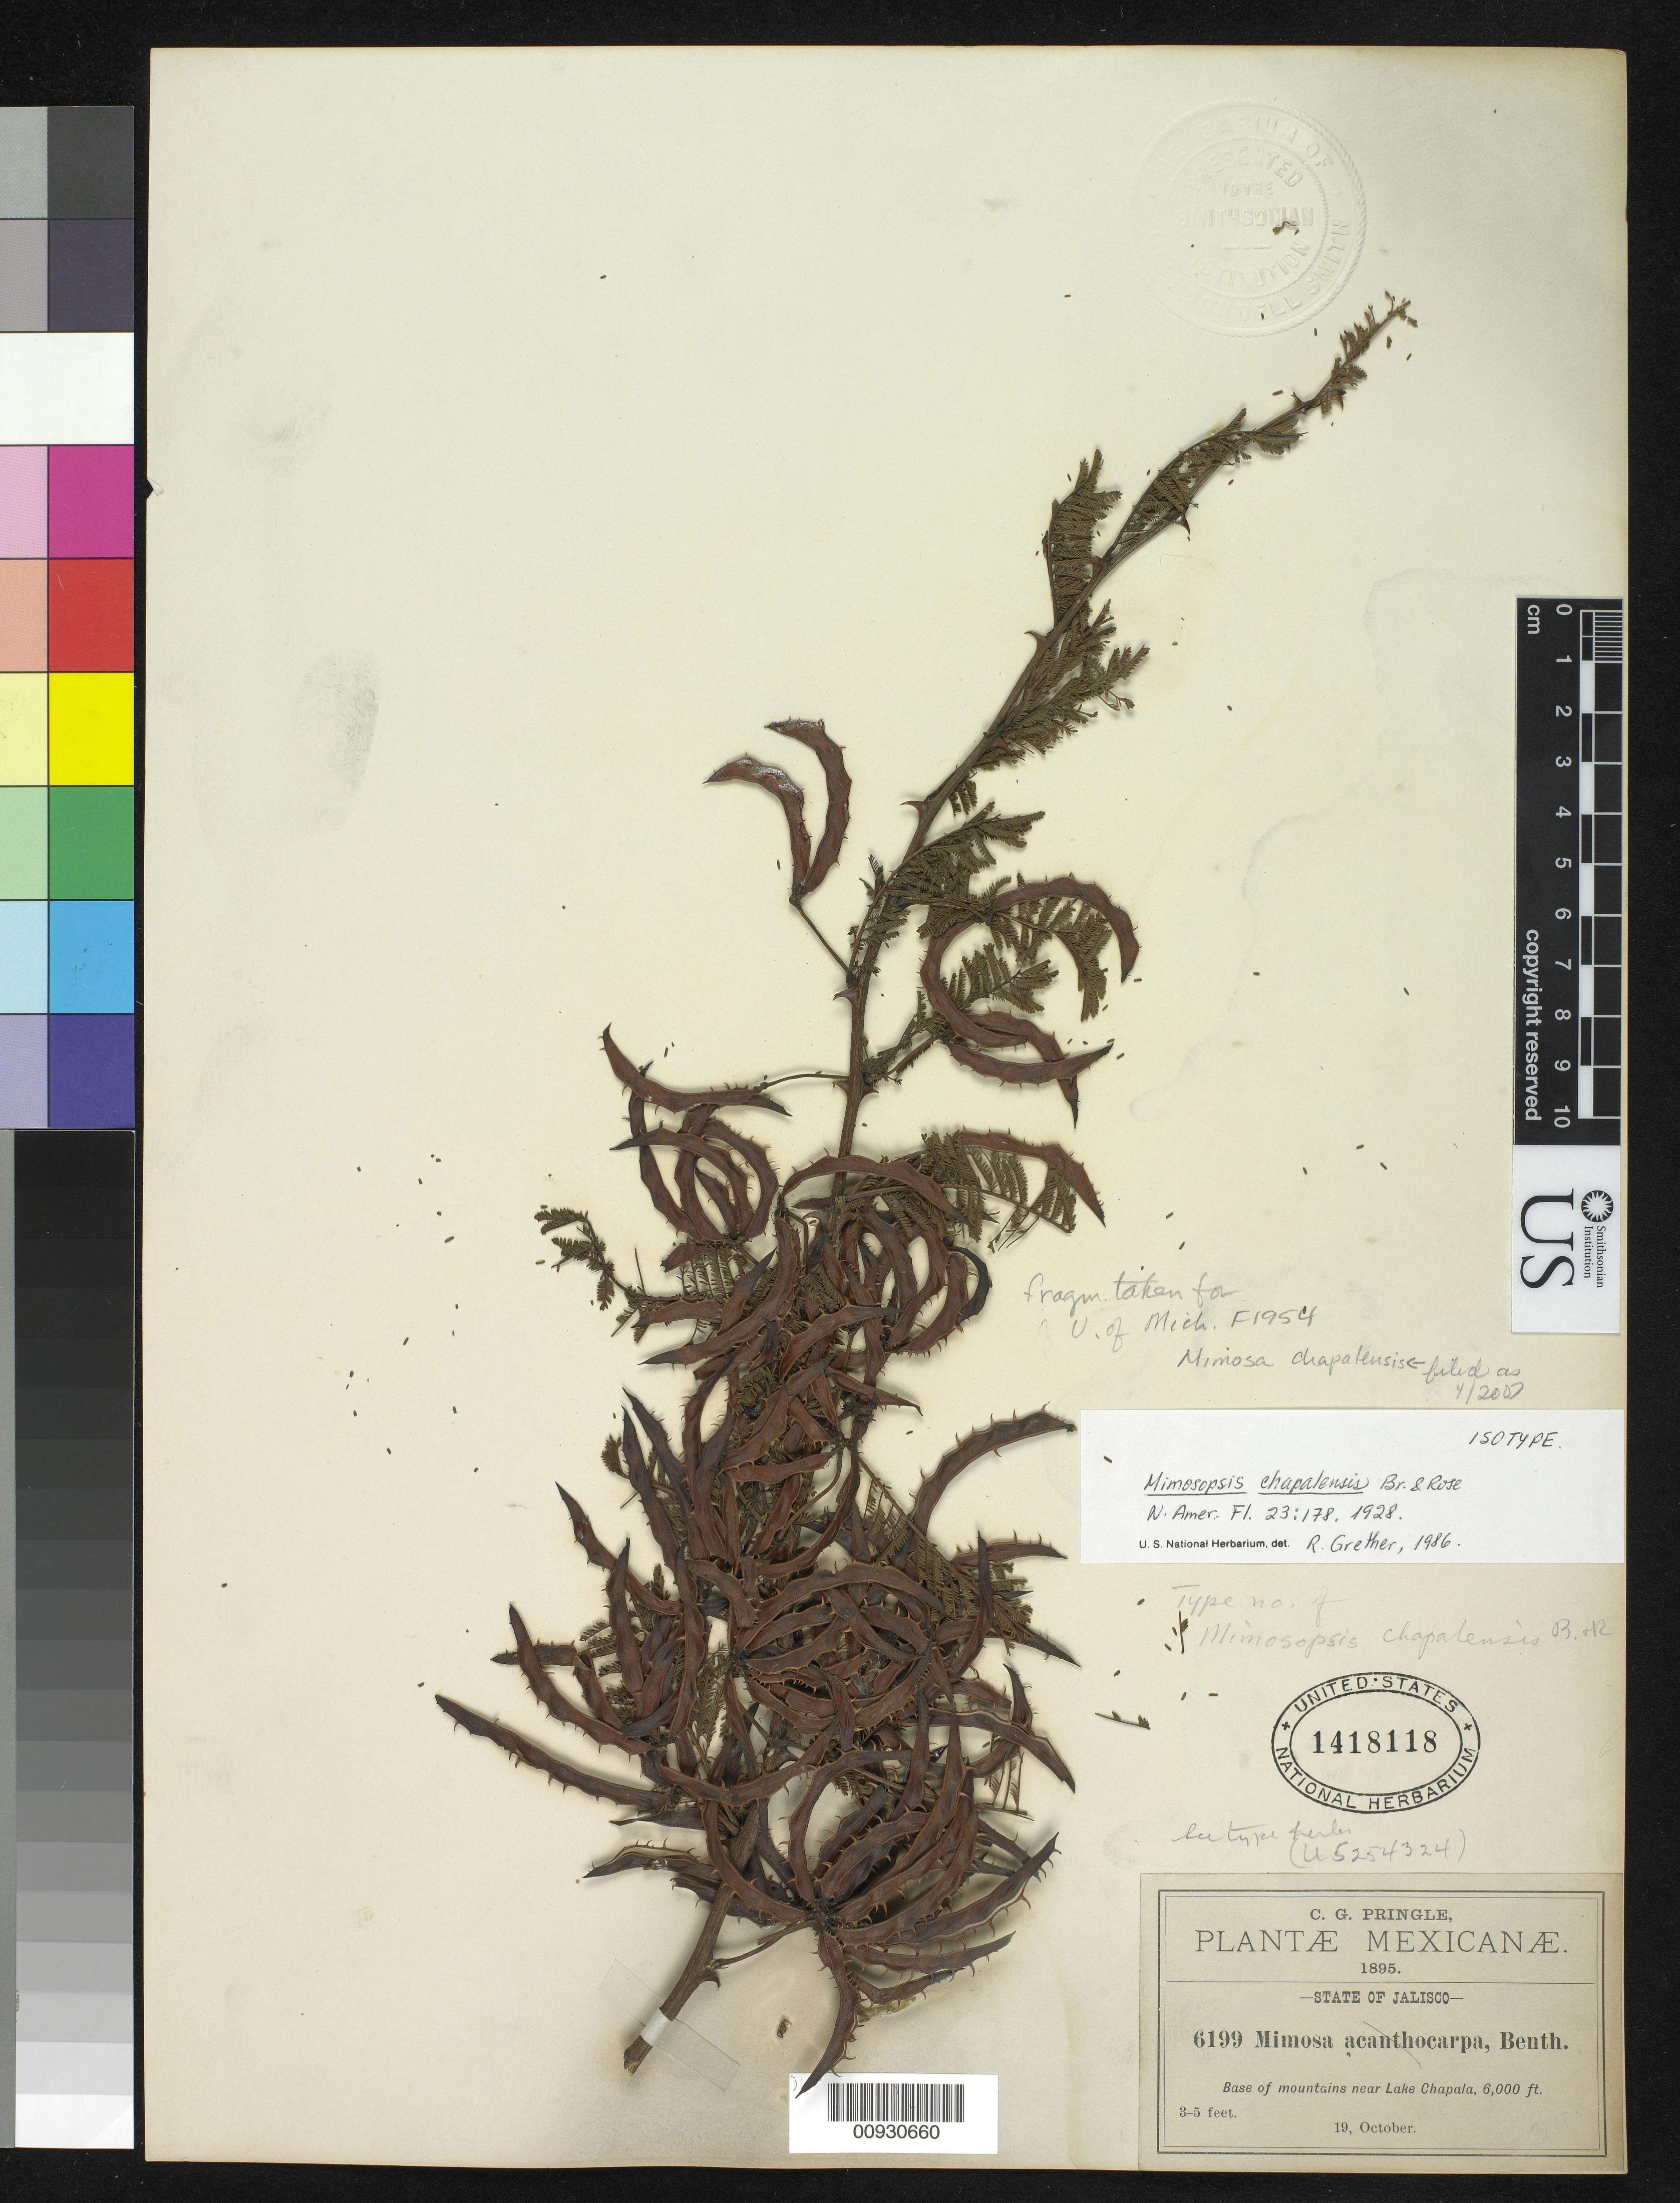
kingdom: Plantae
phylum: Tracheophyta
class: Magnoliopsida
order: Fabales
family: Fabaceae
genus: Mimosopsis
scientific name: Mimosopsis chapalensis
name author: Britton & Rose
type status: Isotype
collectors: C. G. Pringle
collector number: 6199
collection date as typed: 19 Oct 1895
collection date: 1895-10-19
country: Mexico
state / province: Jalisco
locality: Base of mountain near Lake Chapala.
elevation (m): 1829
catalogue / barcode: US 1418118